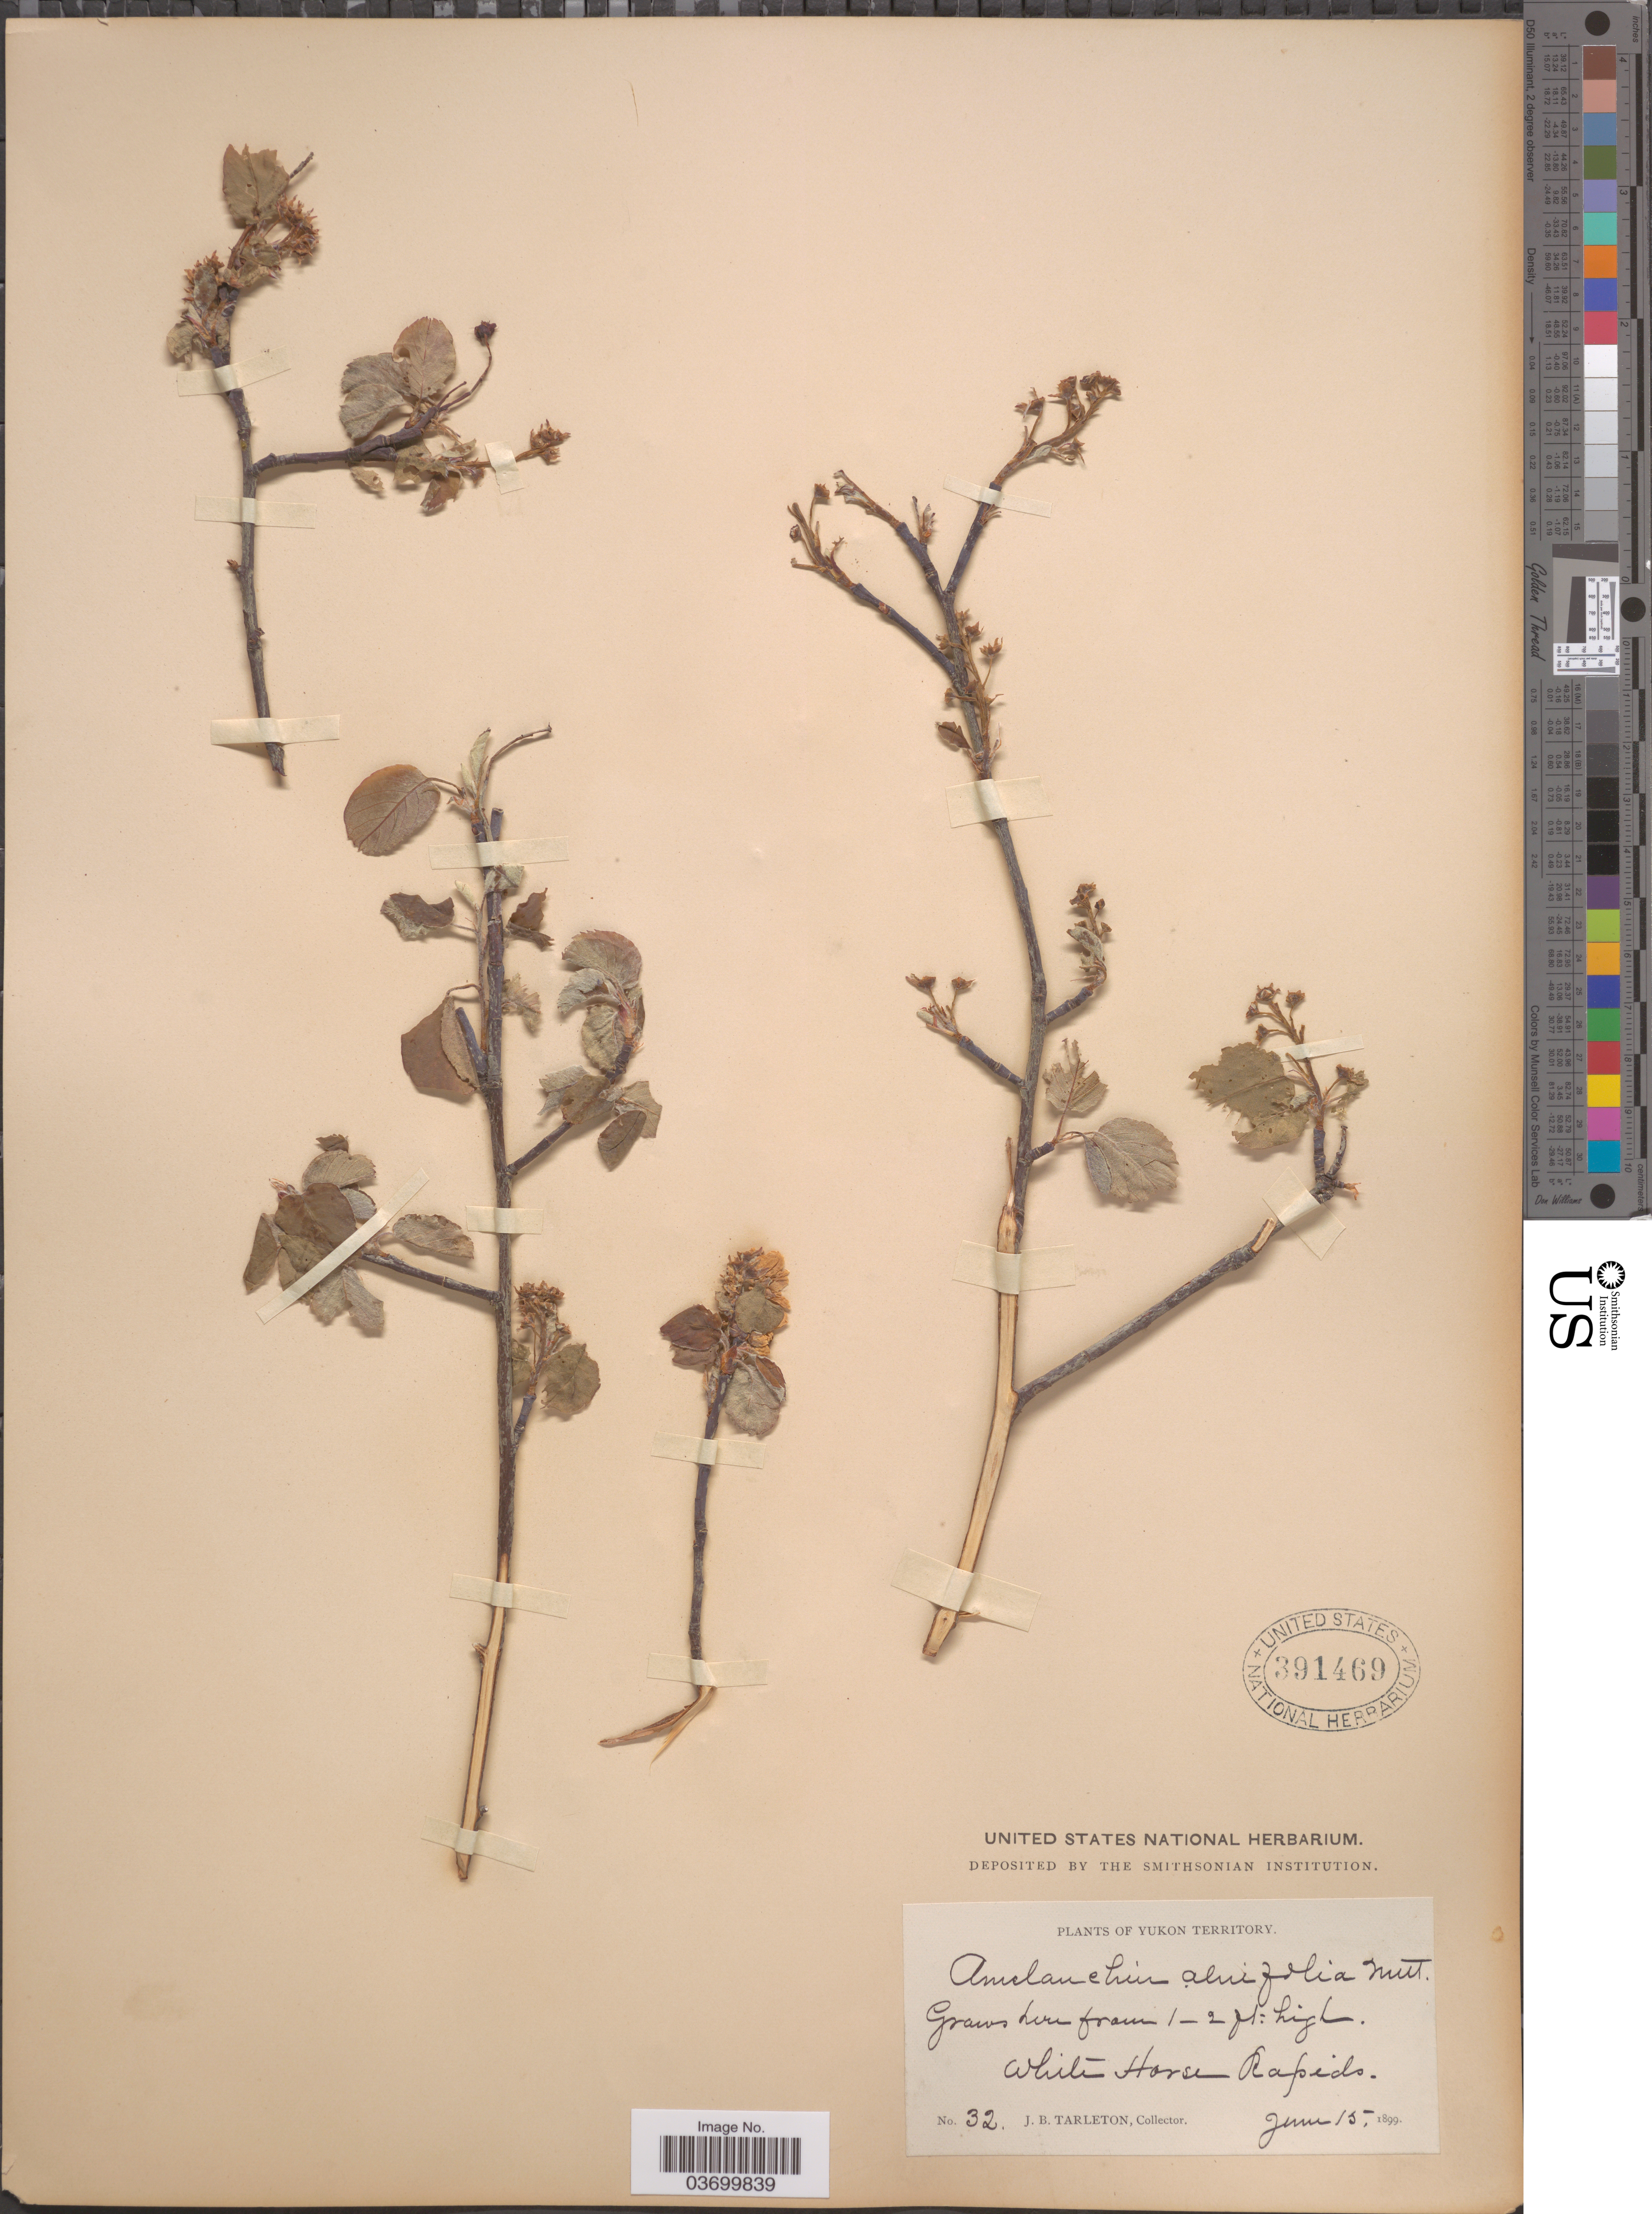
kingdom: Plantae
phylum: Tracheophyta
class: Magnoliopsida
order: Rosales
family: Rosaceae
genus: Amelanchier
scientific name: Amelanchier alnifolia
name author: (Nutt.) Nutt. ex M. Roem.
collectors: J. Tarleton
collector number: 32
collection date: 1899-06-15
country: Canada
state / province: Yukon Territory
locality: White Horse Rapids.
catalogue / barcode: US 391469